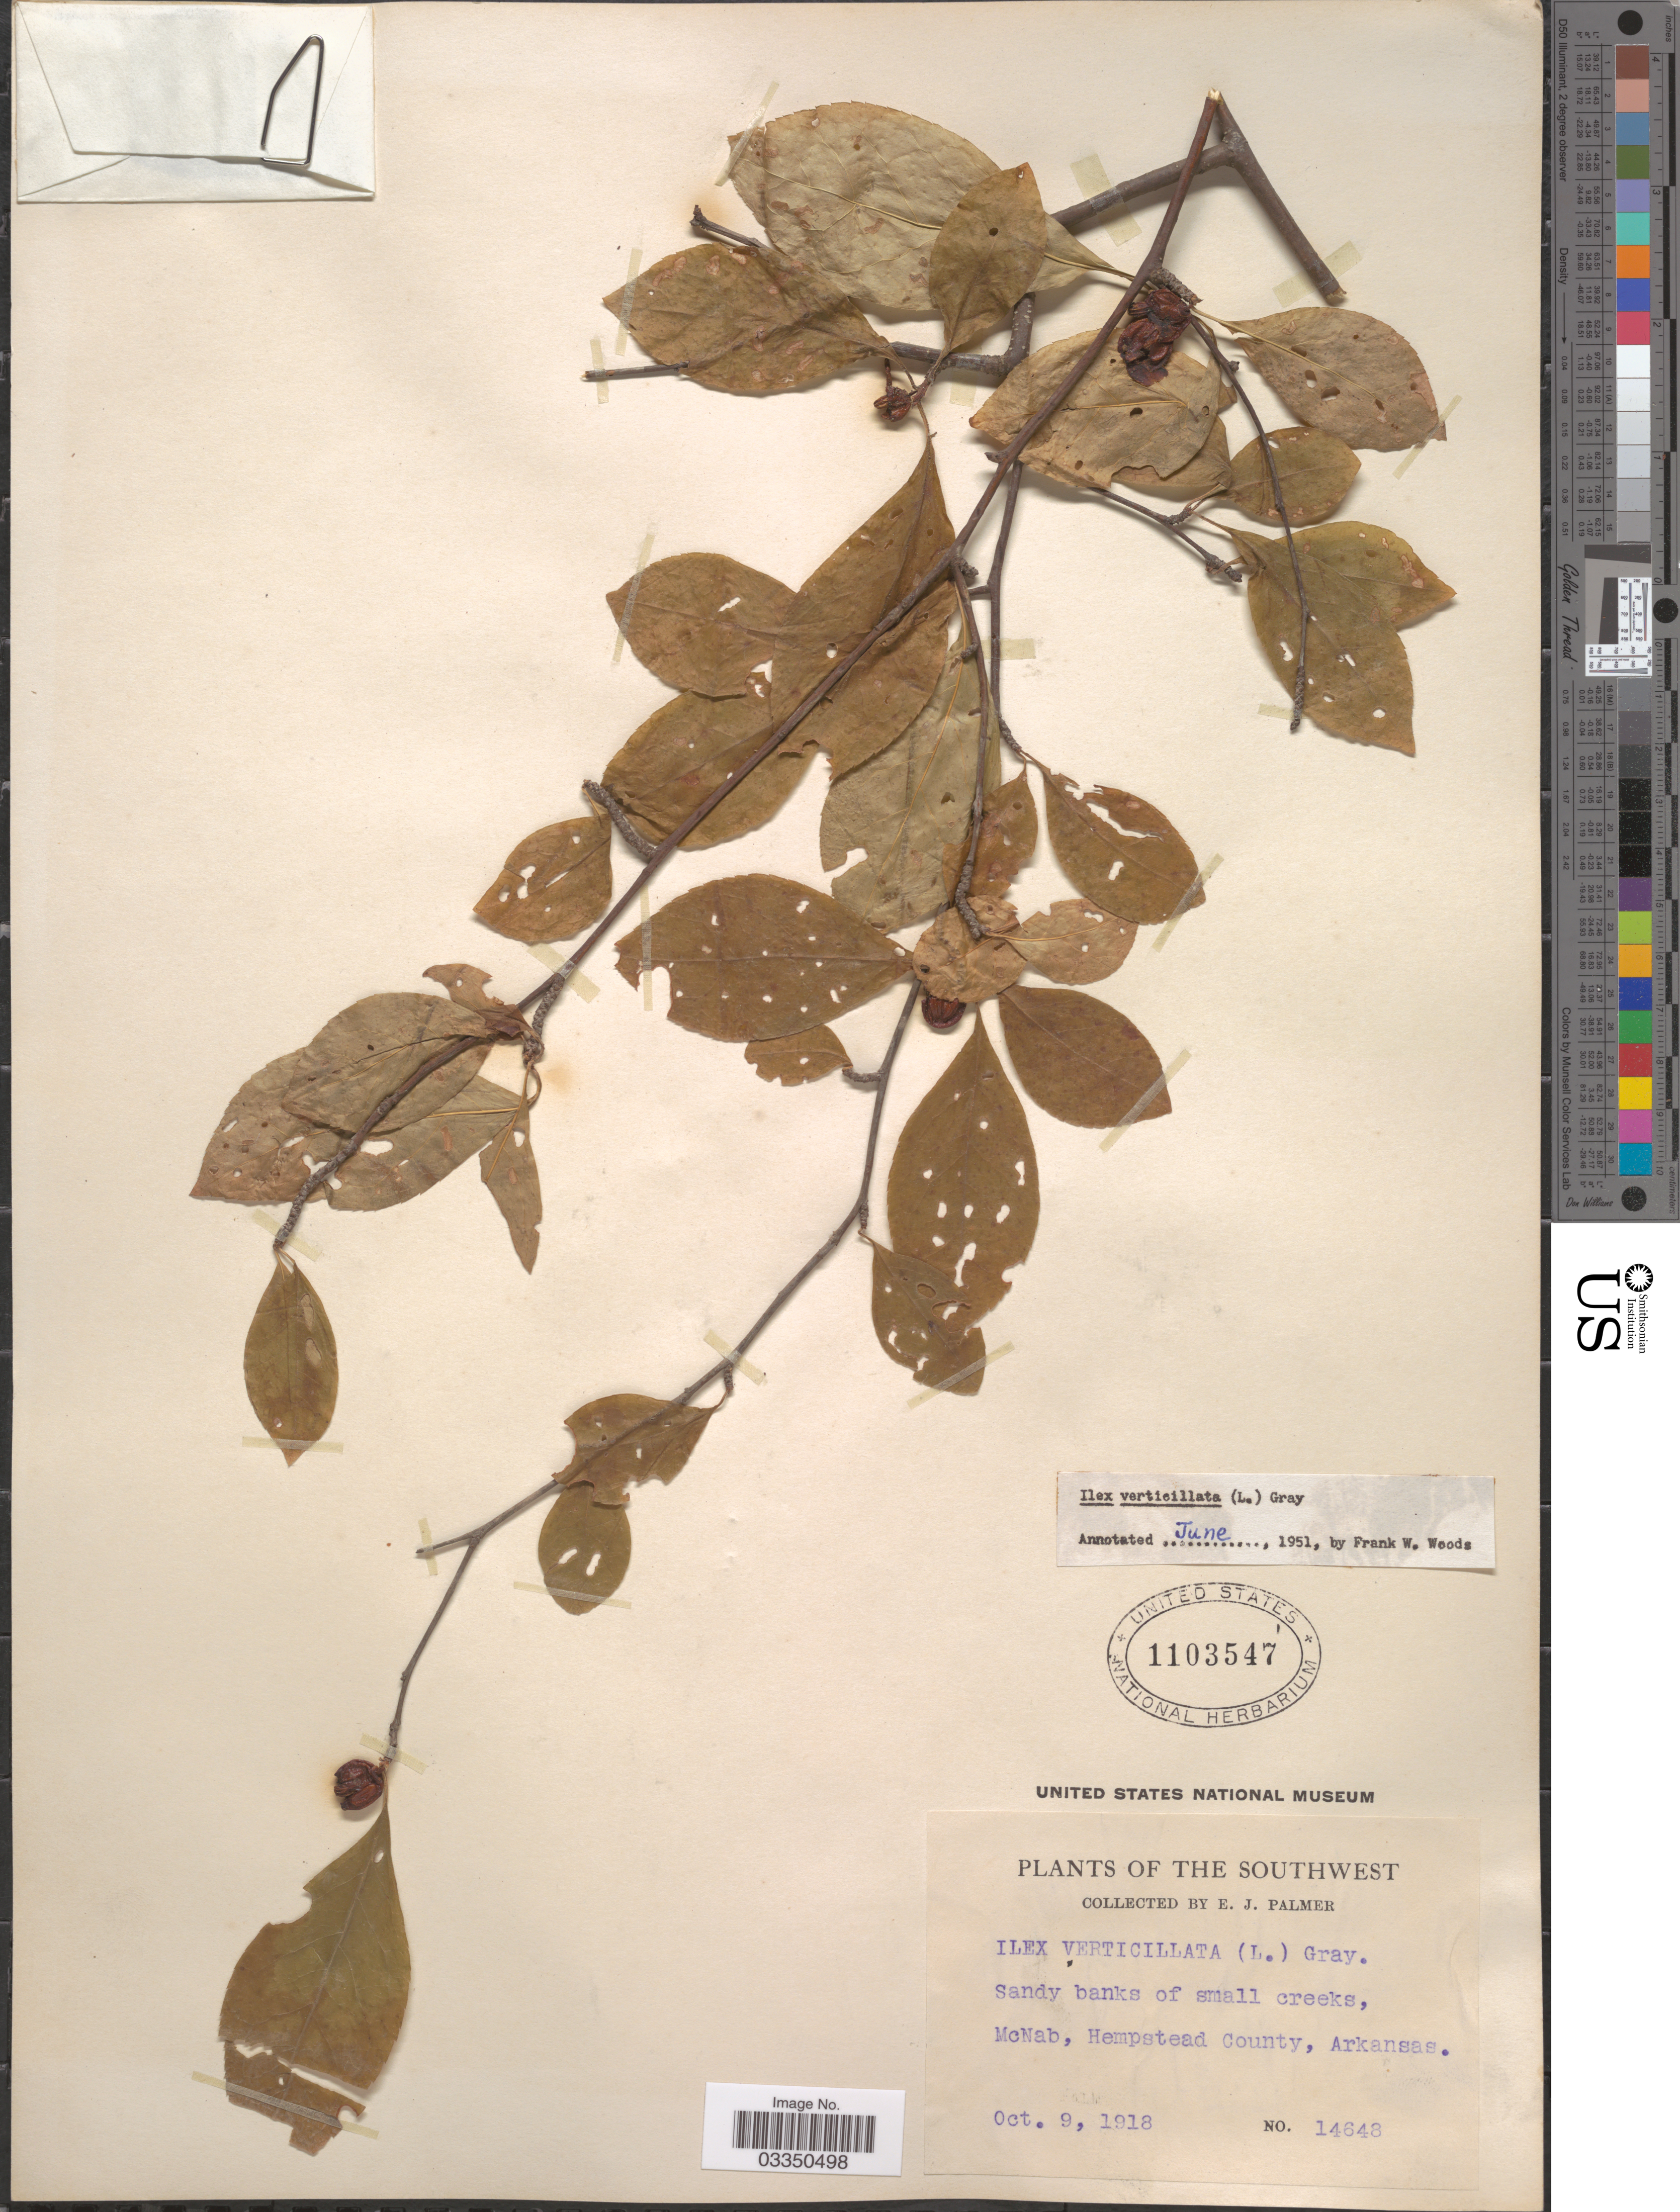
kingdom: Plantae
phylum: Tracheophyta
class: Magnoliopsida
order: Aquifoliales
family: Aquifoliaceae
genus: Ilex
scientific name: Ilex verticillata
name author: (L.) A. Gray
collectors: E. J. Palmer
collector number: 14648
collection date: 1918-10-09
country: United States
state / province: Arkansas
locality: The Southwest. McNab, Hempstead County.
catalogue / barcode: US 1103547